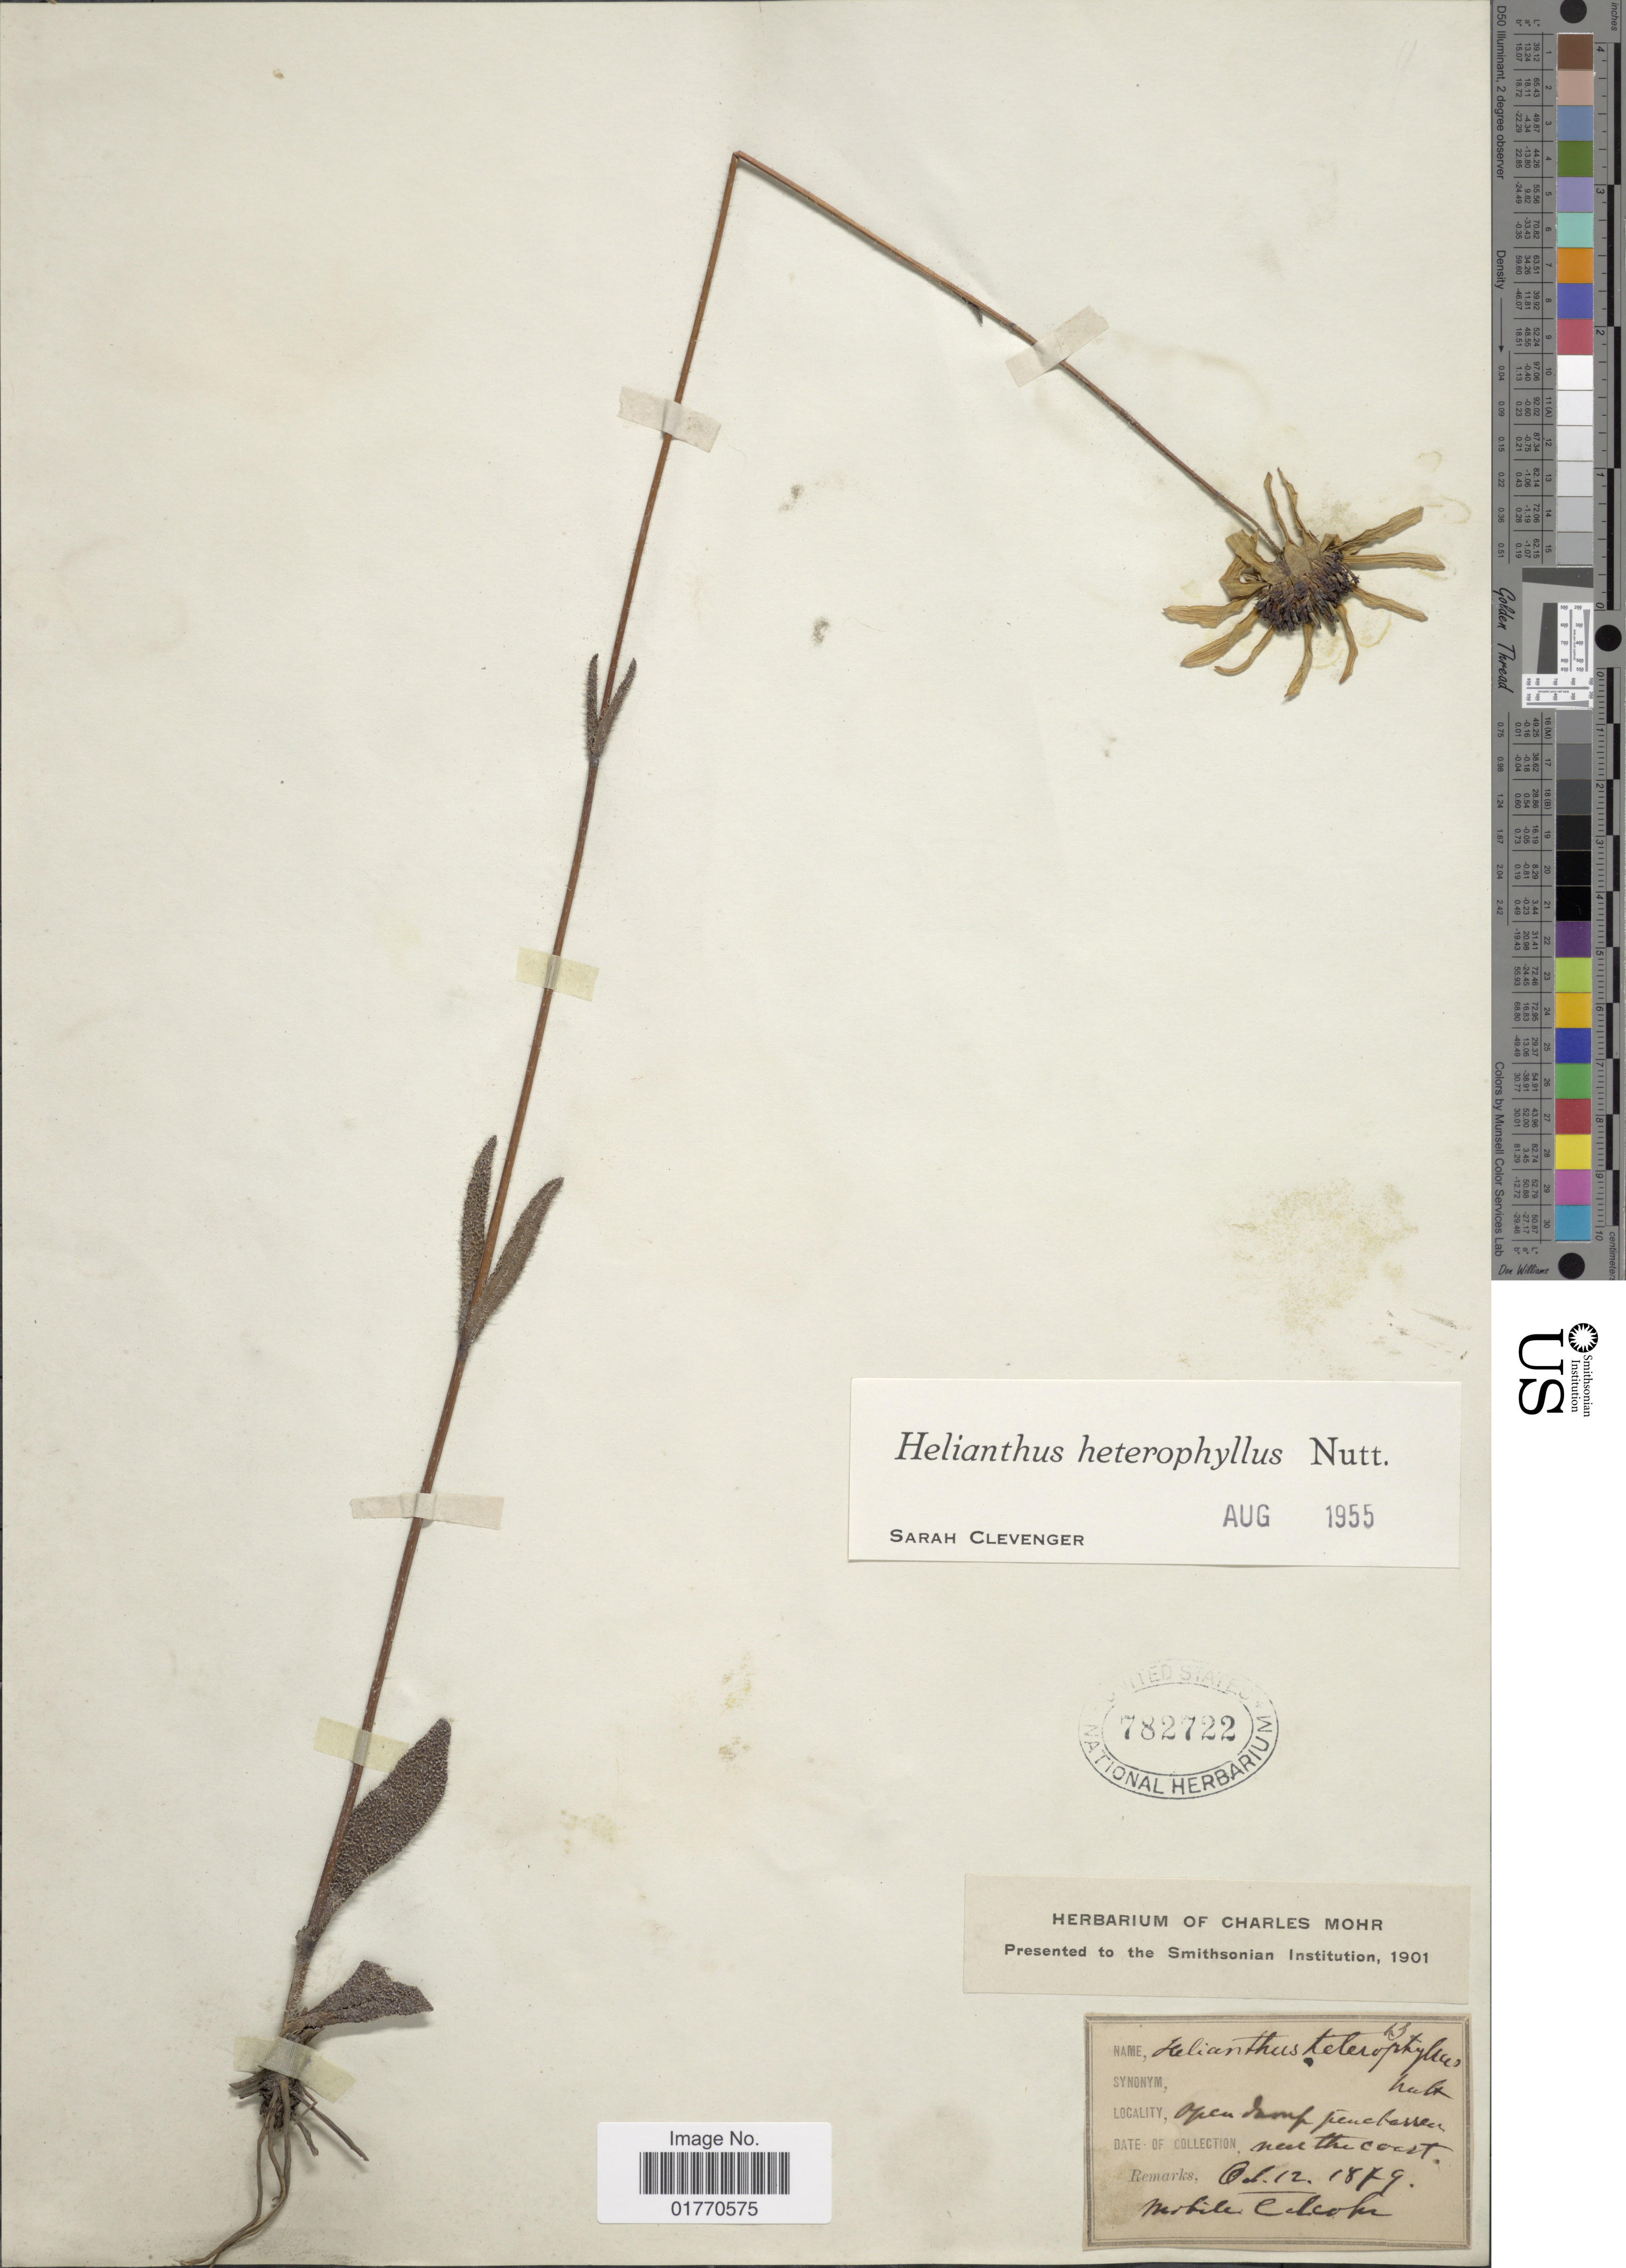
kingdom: Plantae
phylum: Tracheophyta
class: Magnoliopsida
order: Asterales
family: Asteraceae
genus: Helianthus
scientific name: Helianthus heterophyllus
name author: Nutt.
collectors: Mohr, C. T. (herbarium)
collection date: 1879-10-12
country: United States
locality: Near the coast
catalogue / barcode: US 782722